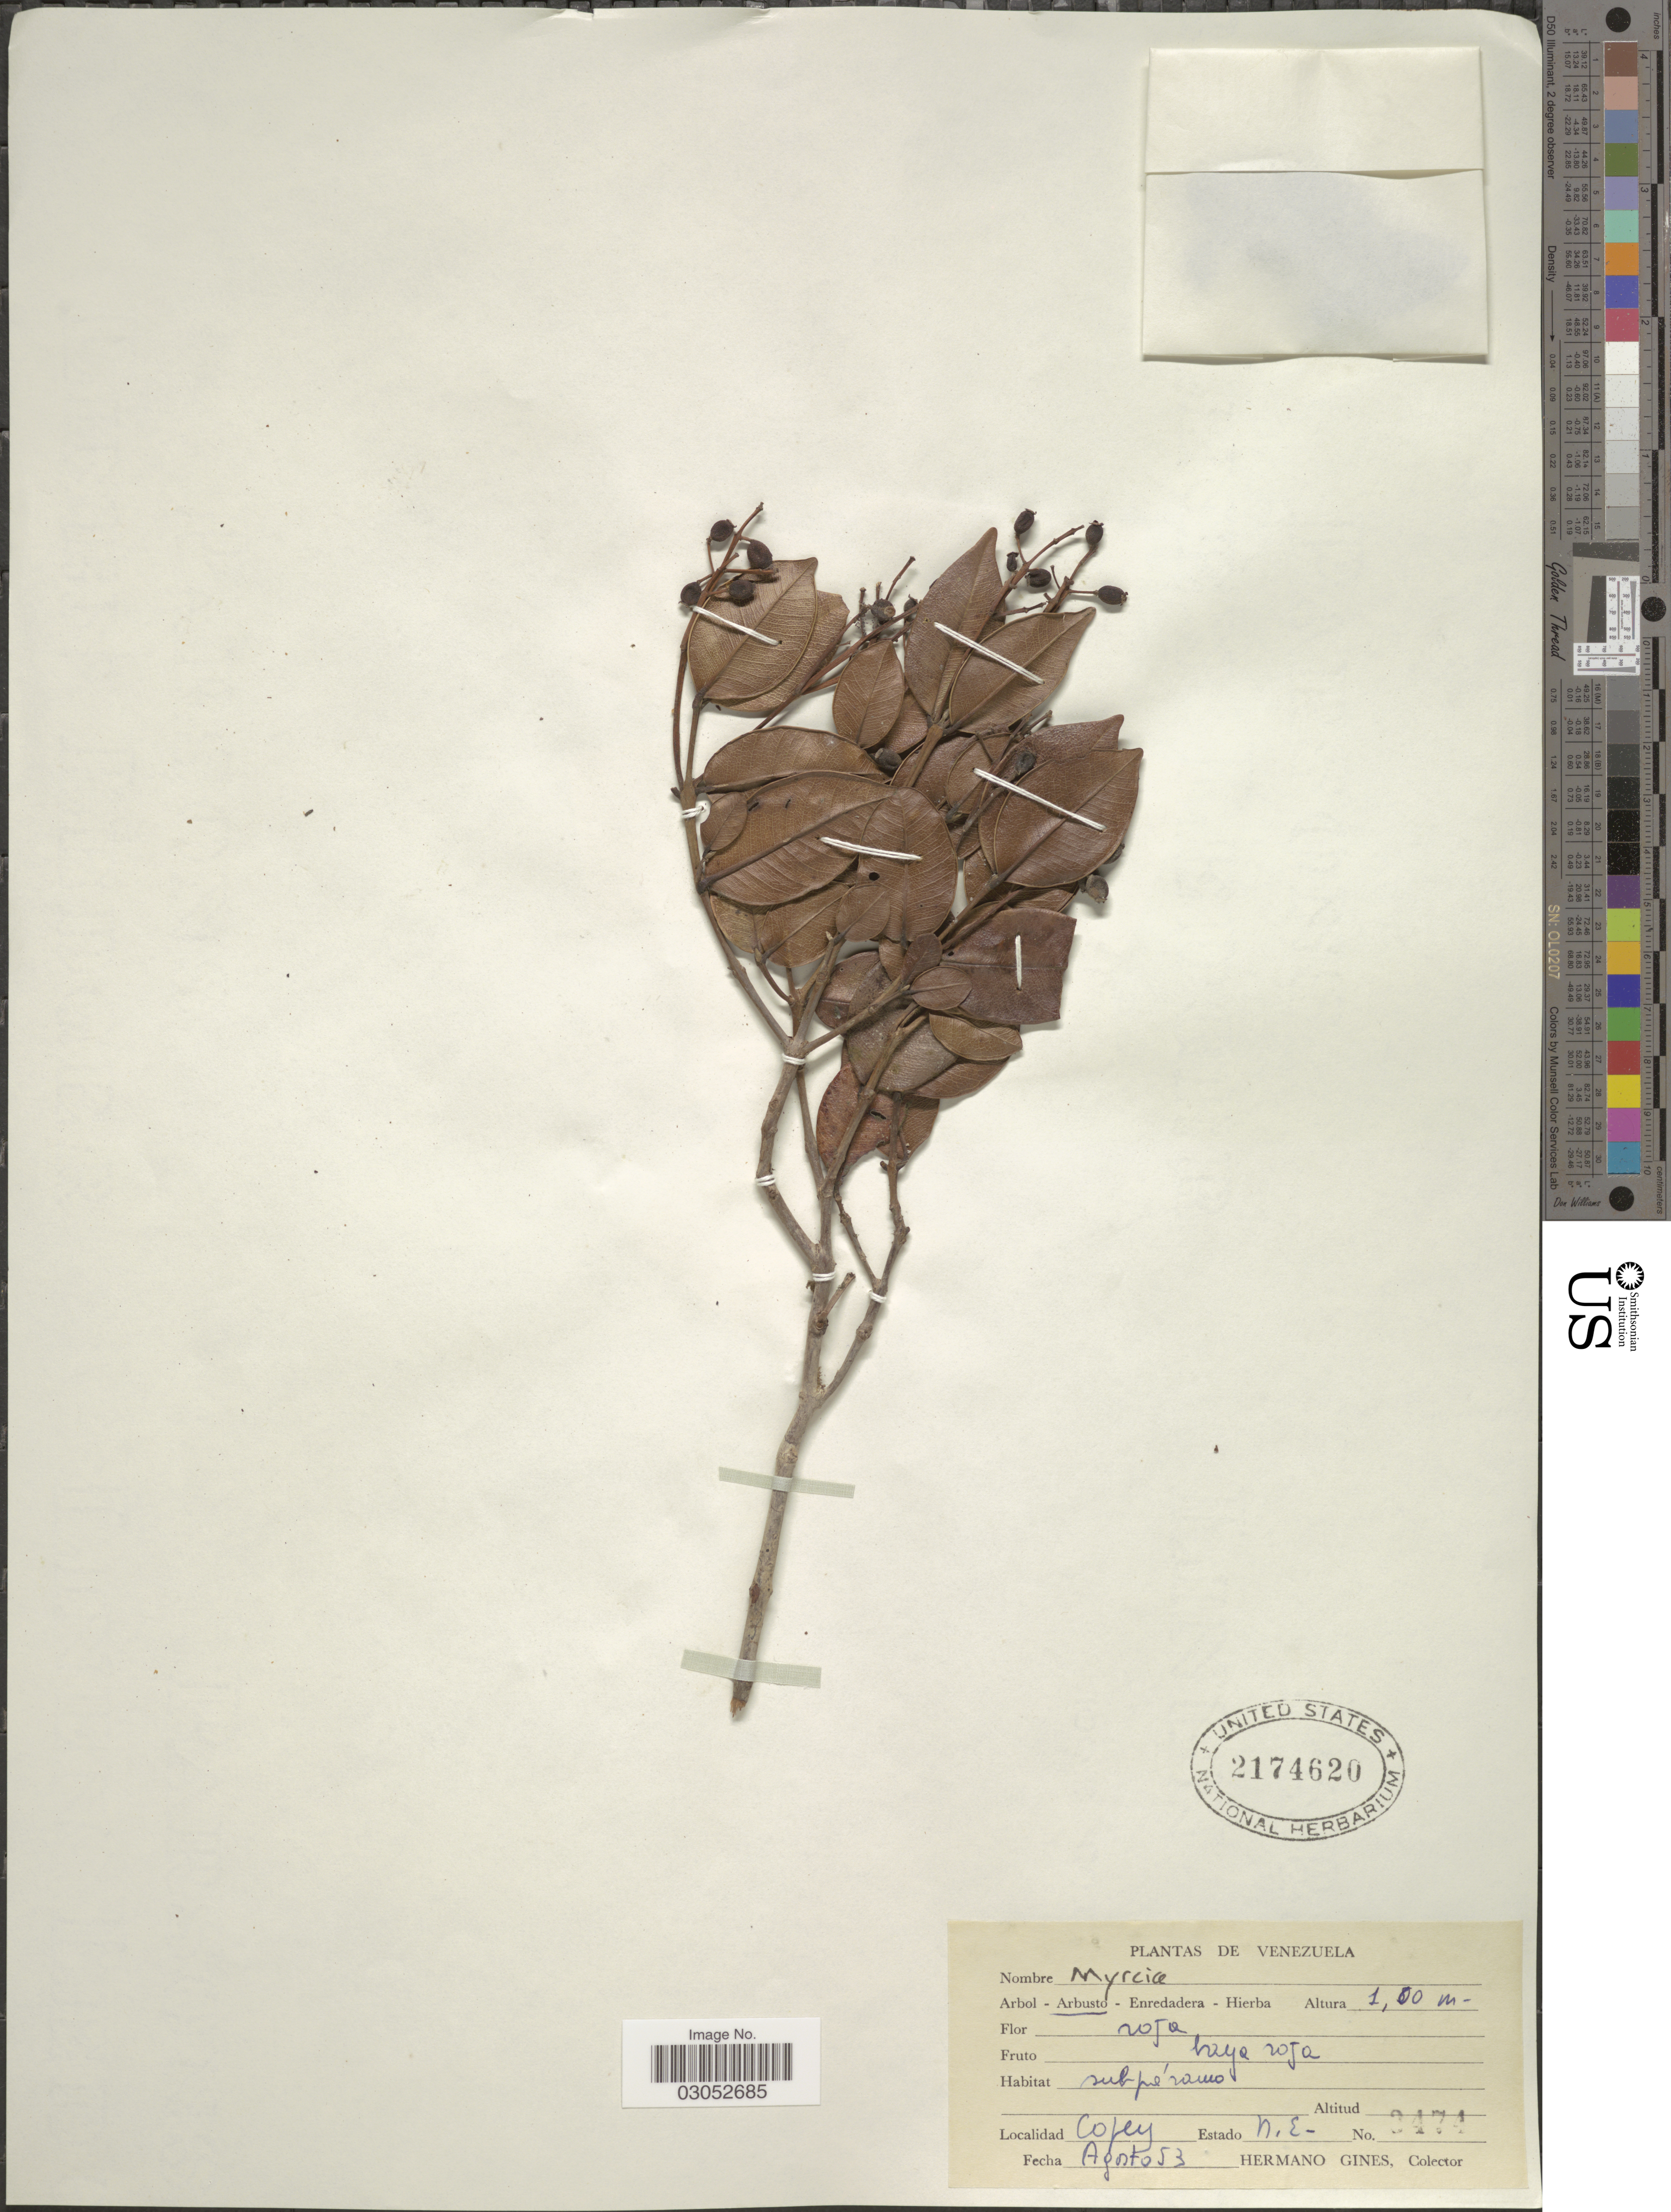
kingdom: Plantae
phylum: Tracheophyta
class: Magnoliopsida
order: Myrtales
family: Myrtaceae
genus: Myrcia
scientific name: Myrcia sp.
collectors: Bro. Gines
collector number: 3474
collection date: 1953-08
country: Venezuela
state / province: Nueva Esparta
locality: Copey, Estado N.E.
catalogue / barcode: US 2174620